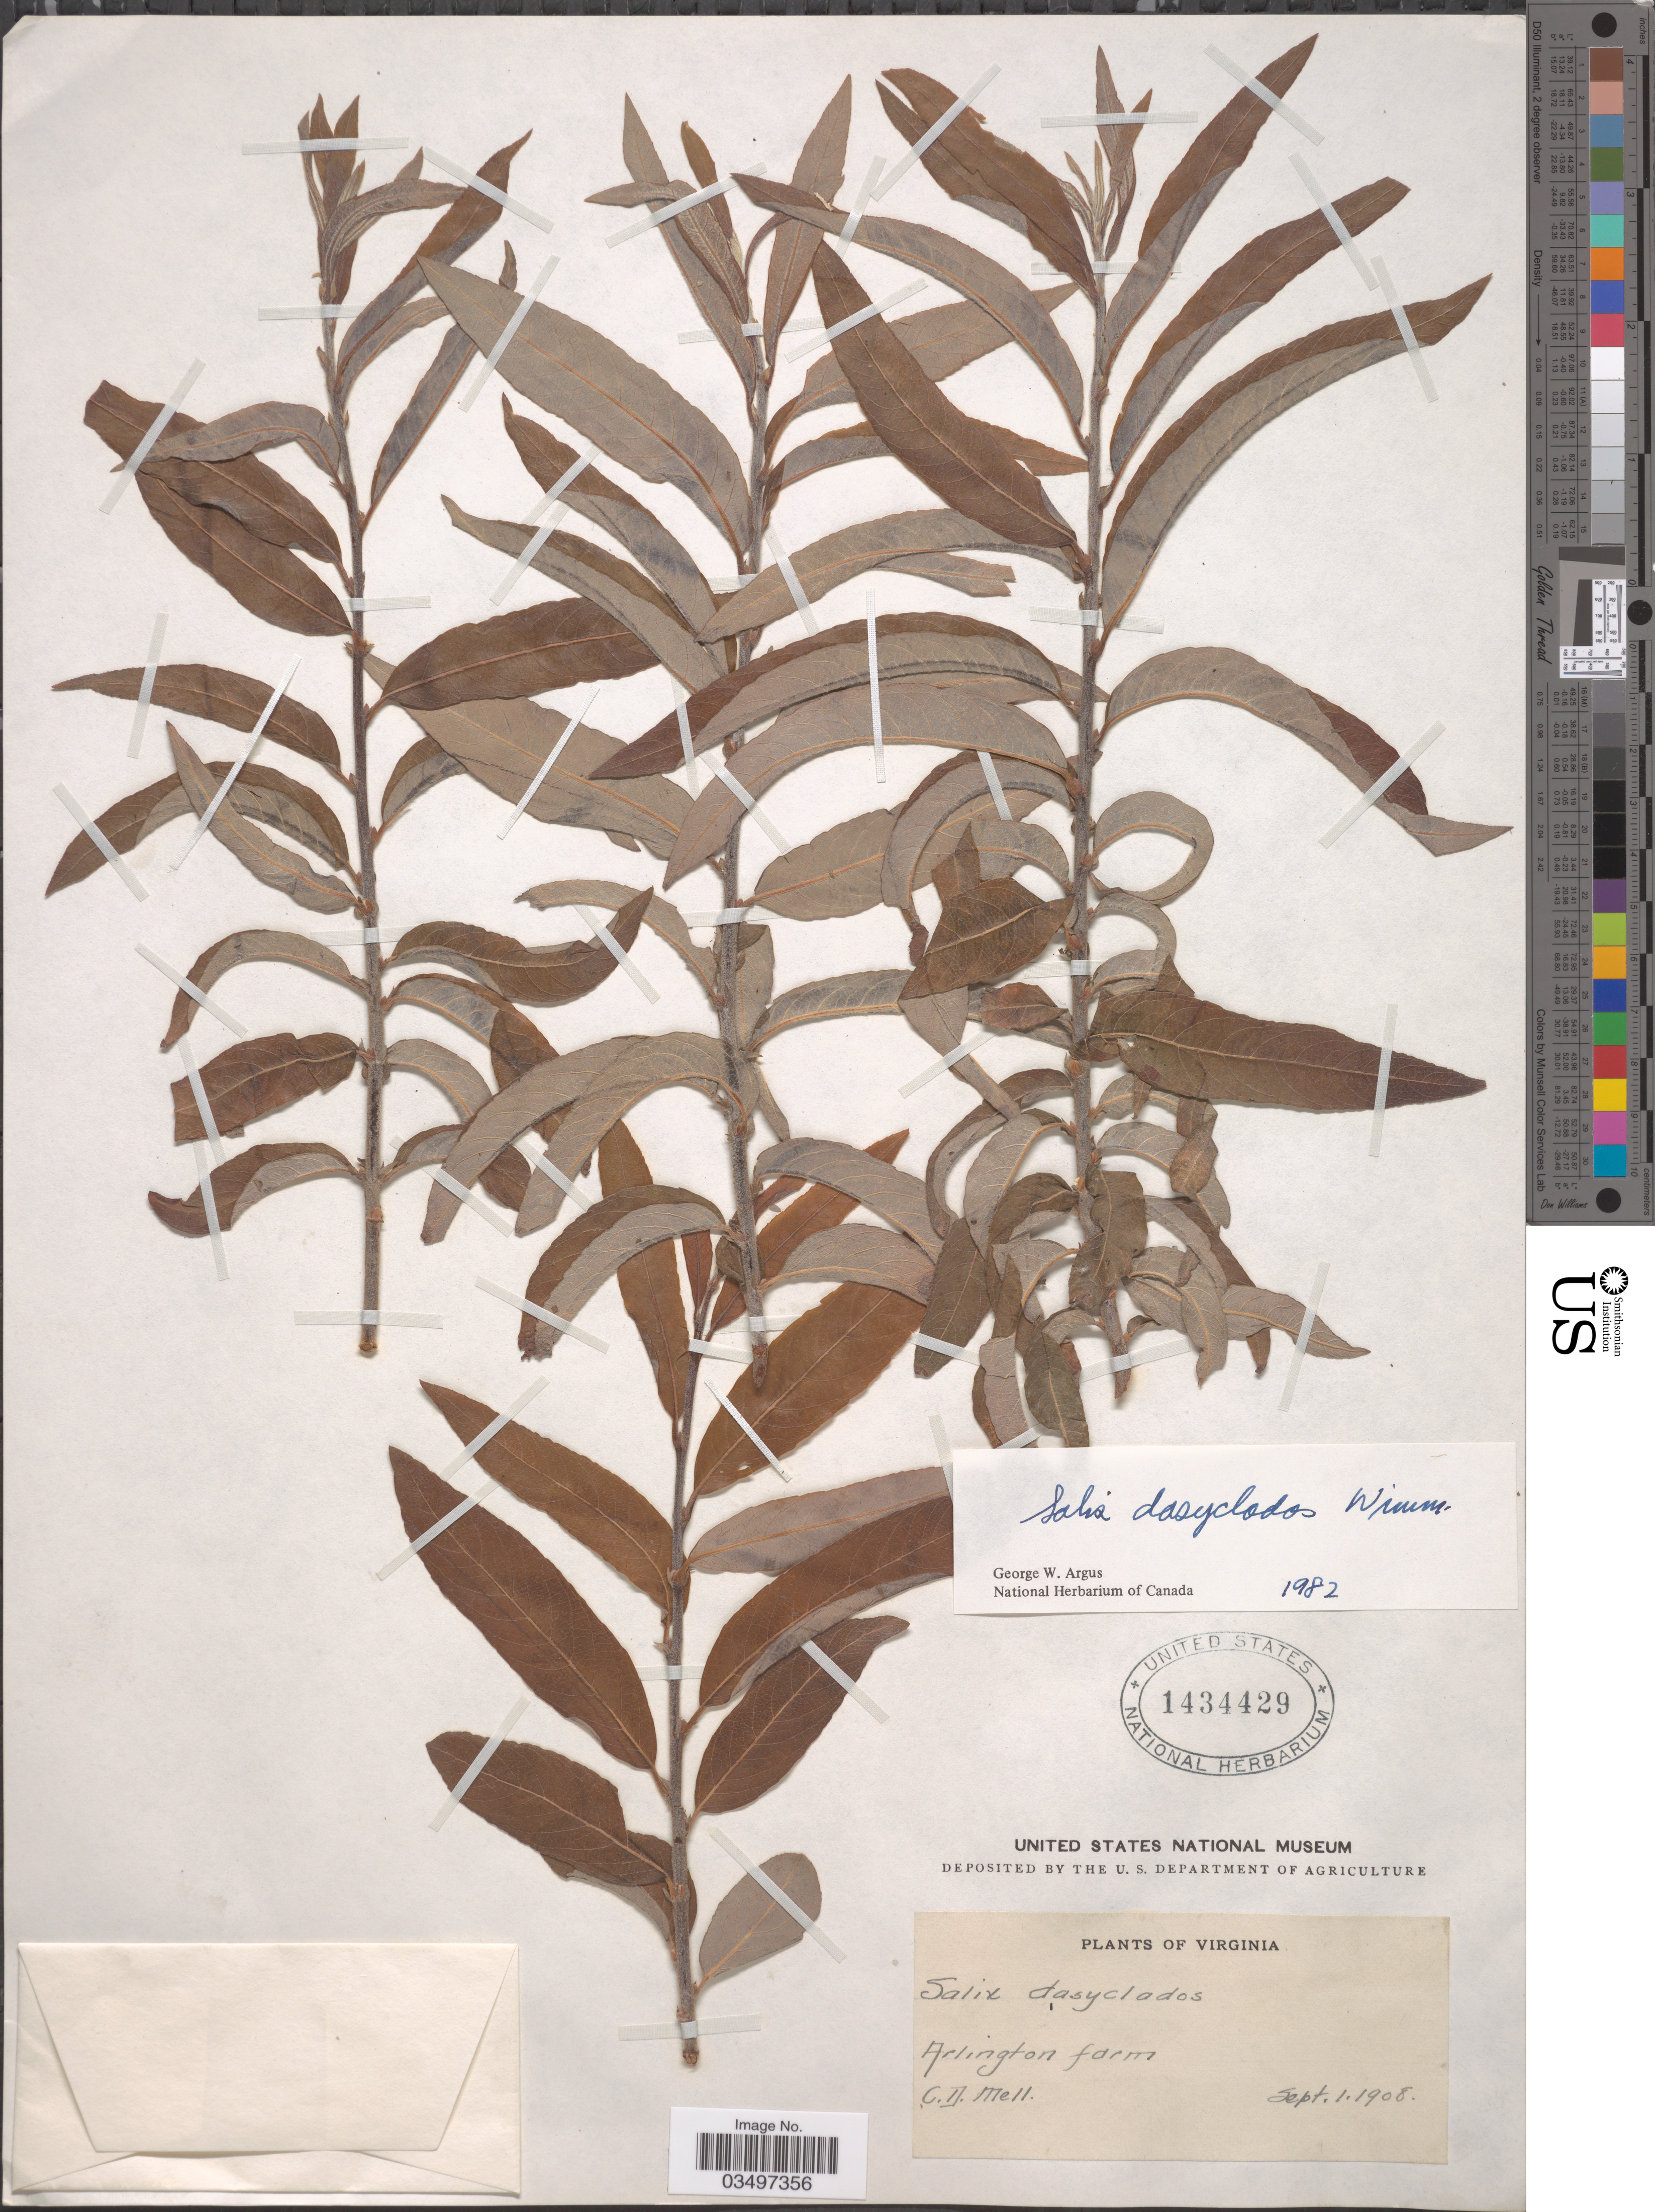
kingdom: Plantae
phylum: Tracheophyta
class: Magnoliopsida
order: Malpighiales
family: Salicaceae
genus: Salix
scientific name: Salix gmelinii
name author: Pall.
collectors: C. D. Mell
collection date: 1908-09-01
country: United States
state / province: Virginia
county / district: Arlington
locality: Arlington farm.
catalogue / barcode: US 1434429